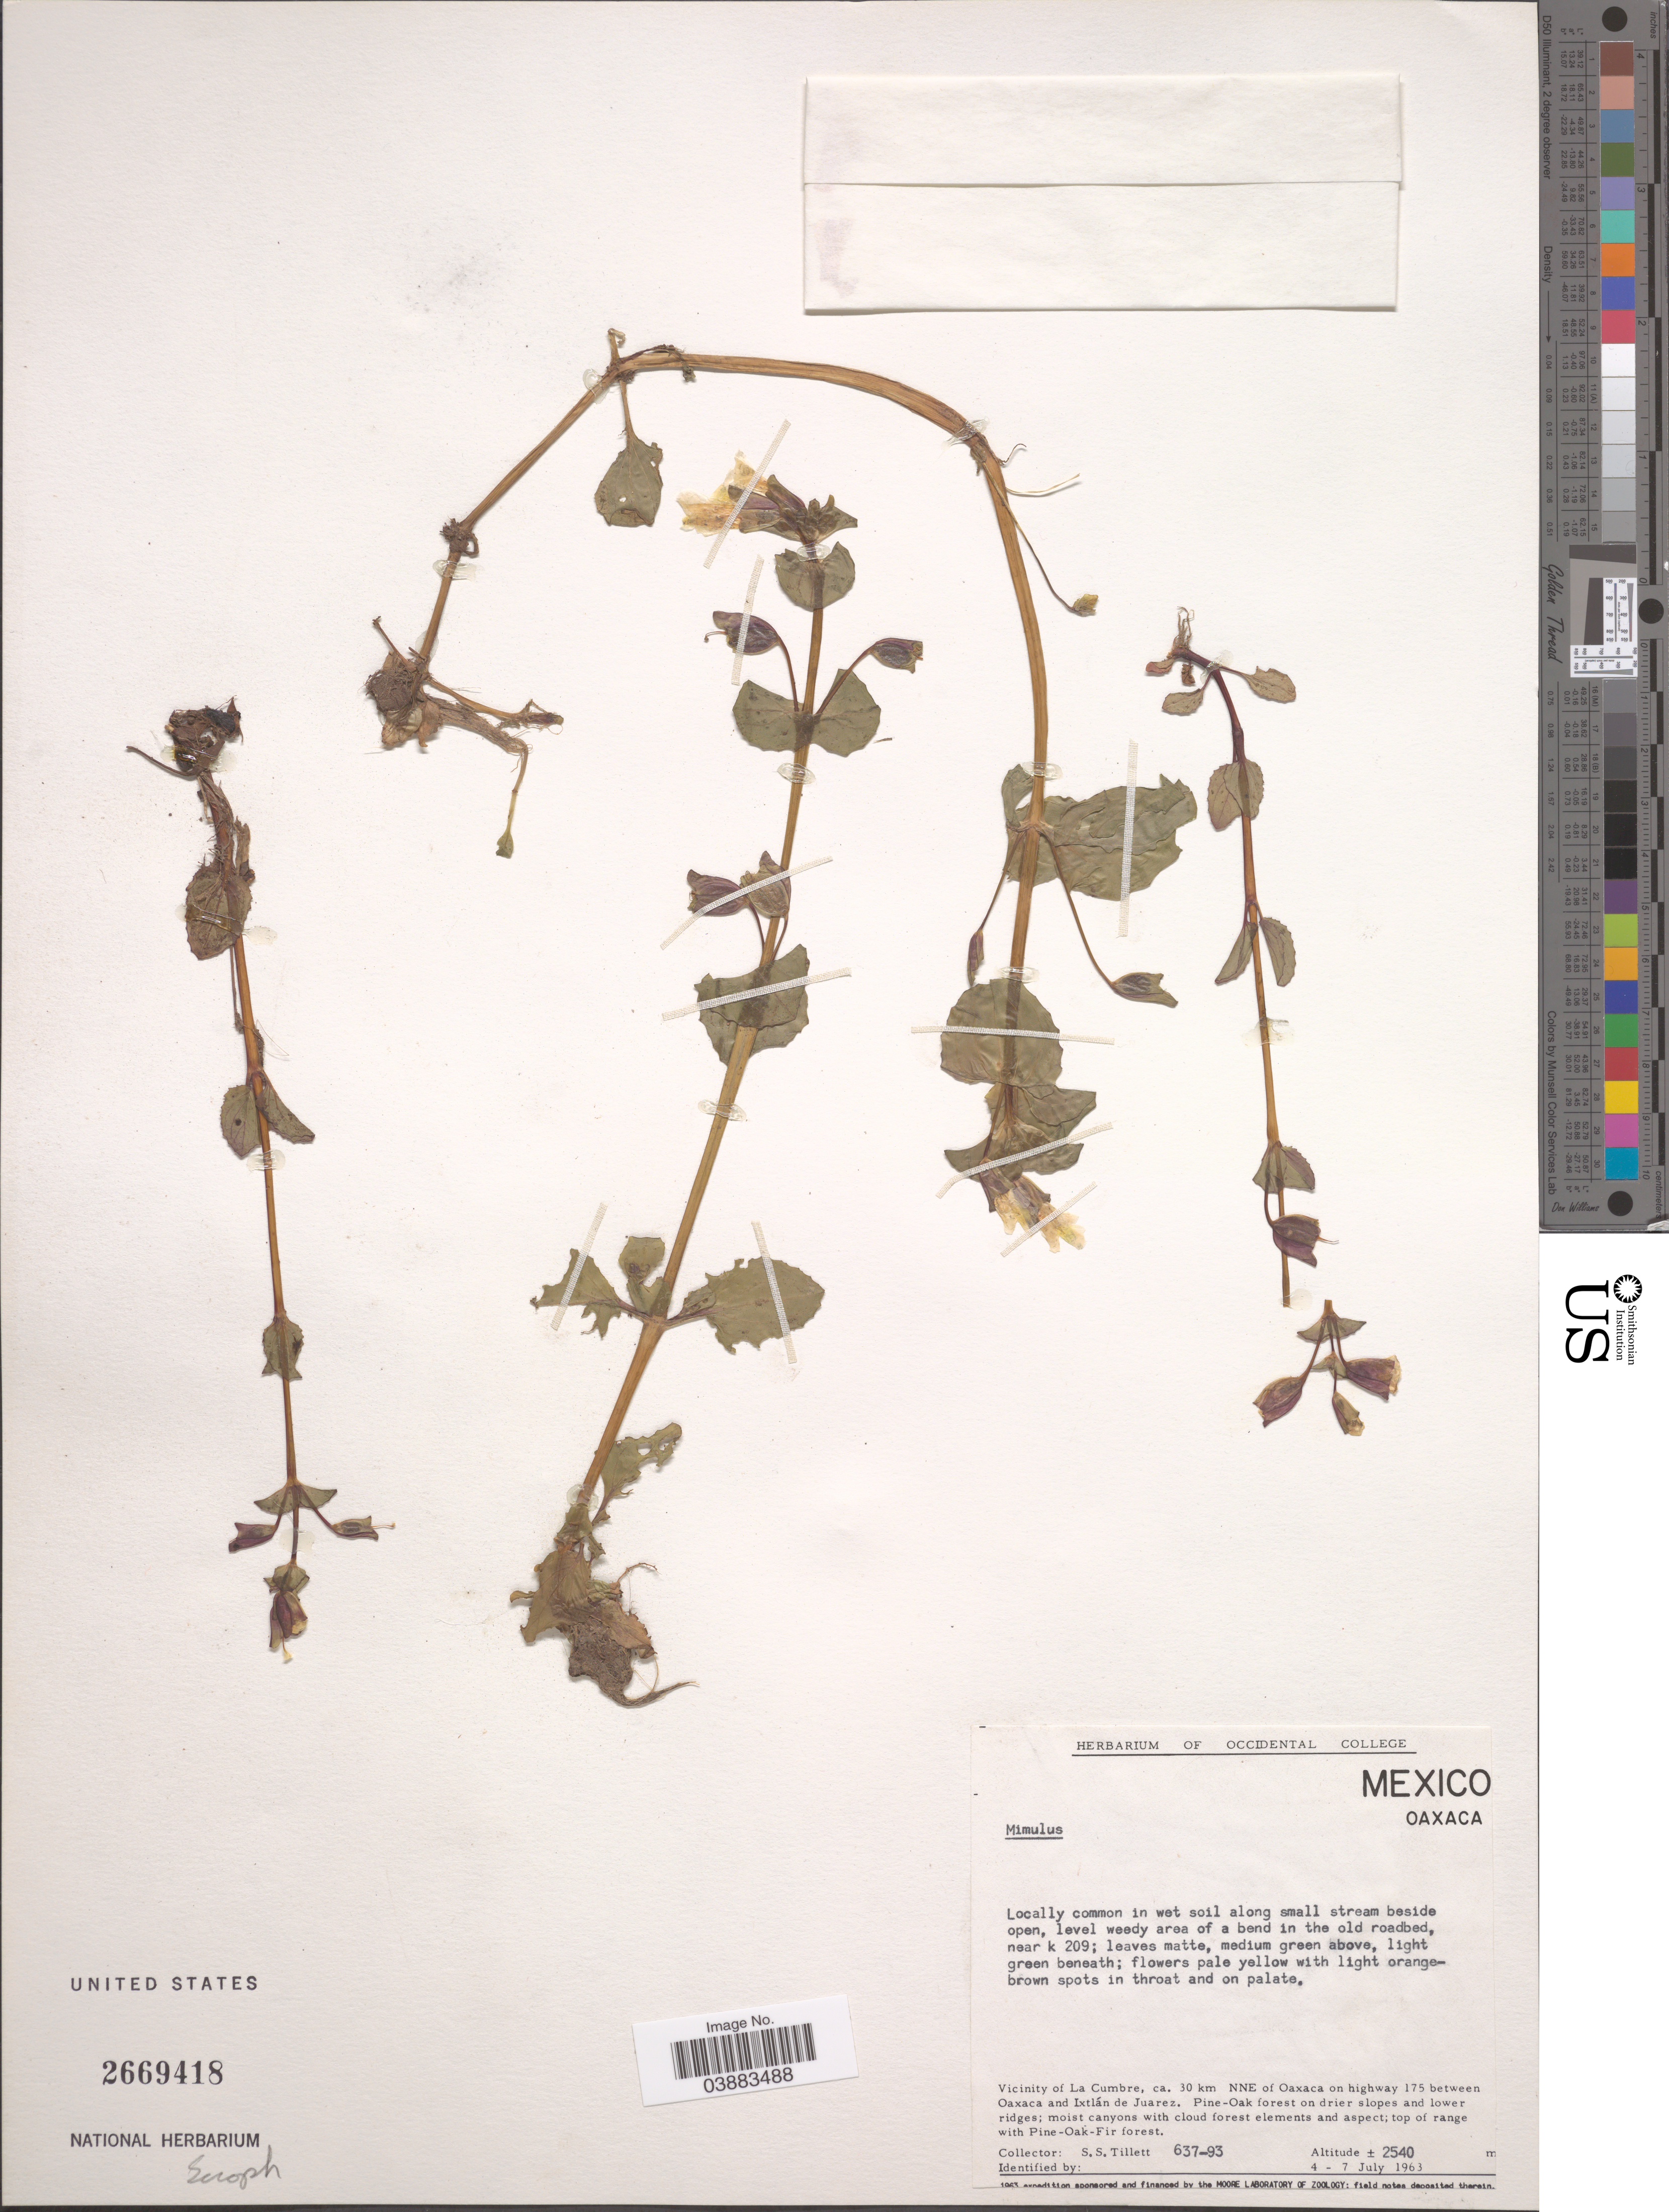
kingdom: Plantae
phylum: Tracheophyta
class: Magnoliopsida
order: Lamiales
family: Phrymaceae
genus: Mimulus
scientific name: Mimulus sp.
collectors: S. S. Tillett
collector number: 637-93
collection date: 1963-07-04/1963-07-07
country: Mexico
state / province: Oaxaca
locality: In the old roadbed, near k 209. Vicinity of La Cumbre, ca. 30 km NNE of Oaxaca on highway 175 between Oaxaca and Ixtlán de Juarez.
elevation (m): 2540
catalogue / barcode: US 2669418